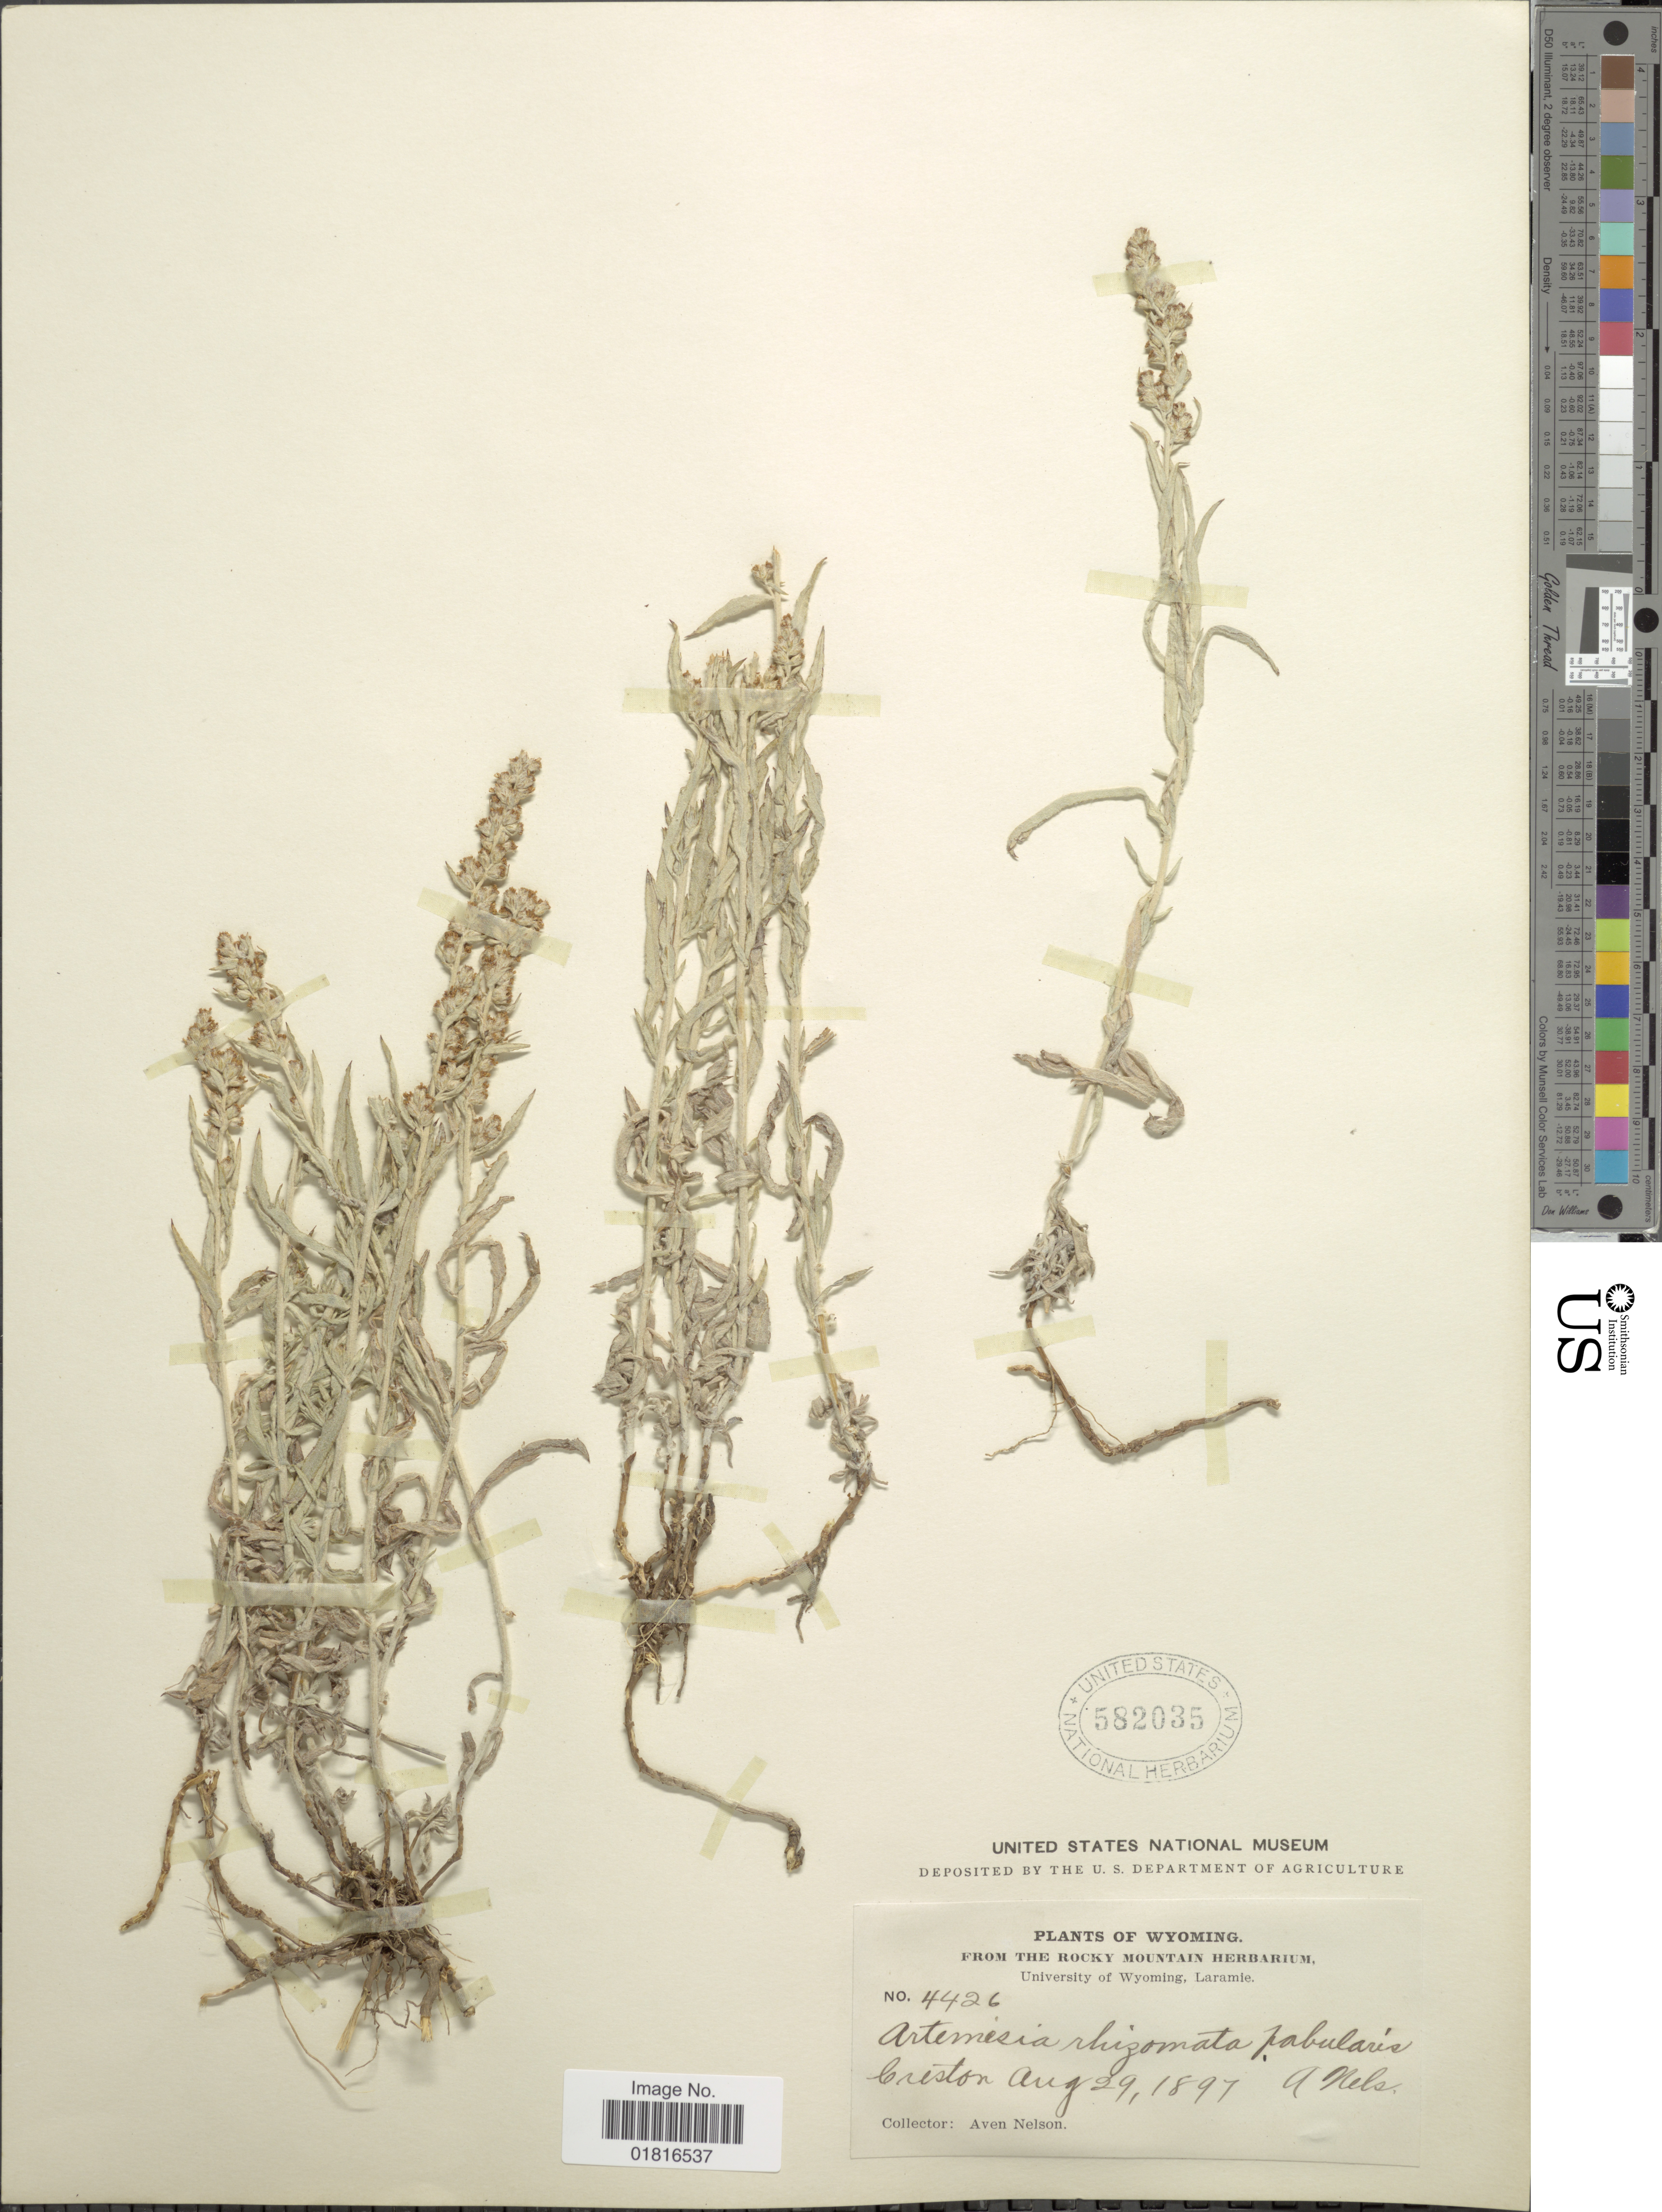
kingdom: Plantae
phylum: Tracheophyta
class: Magnoliopsida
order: Asterales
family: Asteraceae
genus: Artemisia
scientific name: Artemisia pabularis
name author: (A. Nelson) Rydb.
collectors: A. Nelson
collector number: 4426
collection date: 1897-08-29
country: United States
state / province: Wyoming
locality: Creston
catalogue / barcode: US 582035